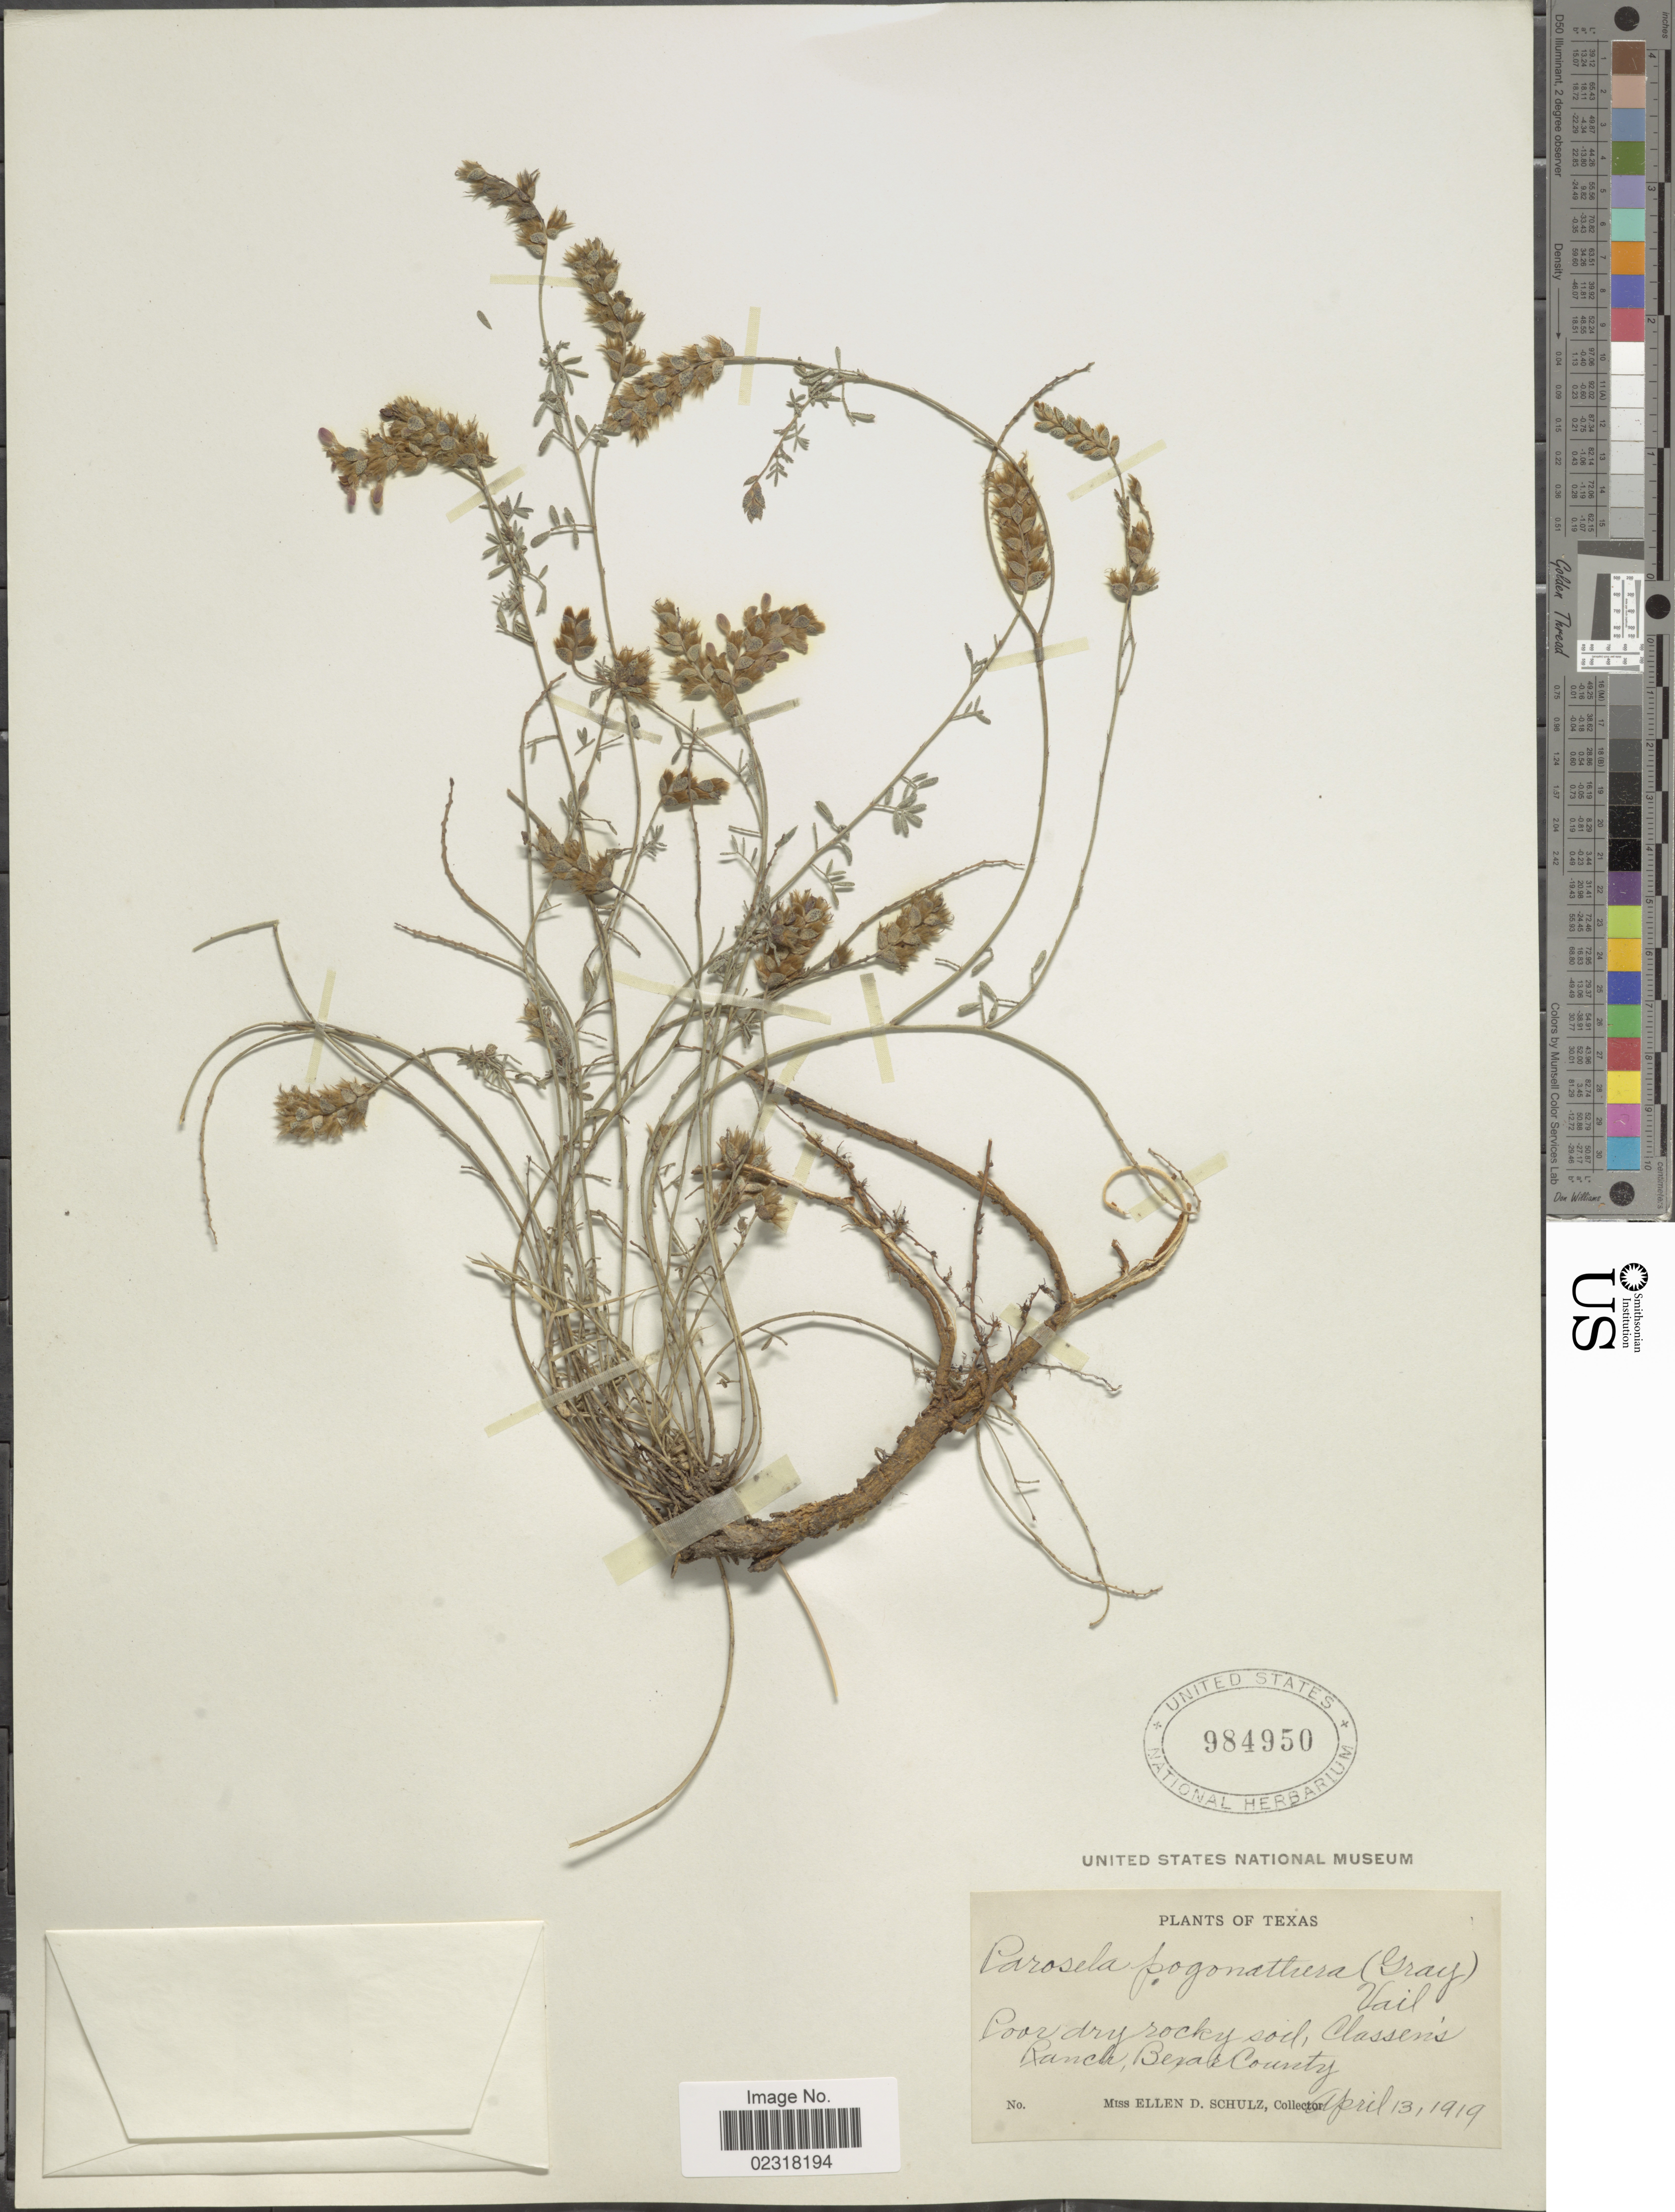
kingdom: Plantae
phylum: Tracheophyta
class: Magnoliopsida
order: Fabales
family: Fabaceae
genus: Dalea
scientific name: Dalea pogonathera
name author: A. Gray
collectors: E. D. Schulz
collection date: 1919-04-13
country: United States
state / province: Texas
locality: Poor dry rocky soil, Classen's Ranch, Bexar County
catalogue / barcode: US 984950